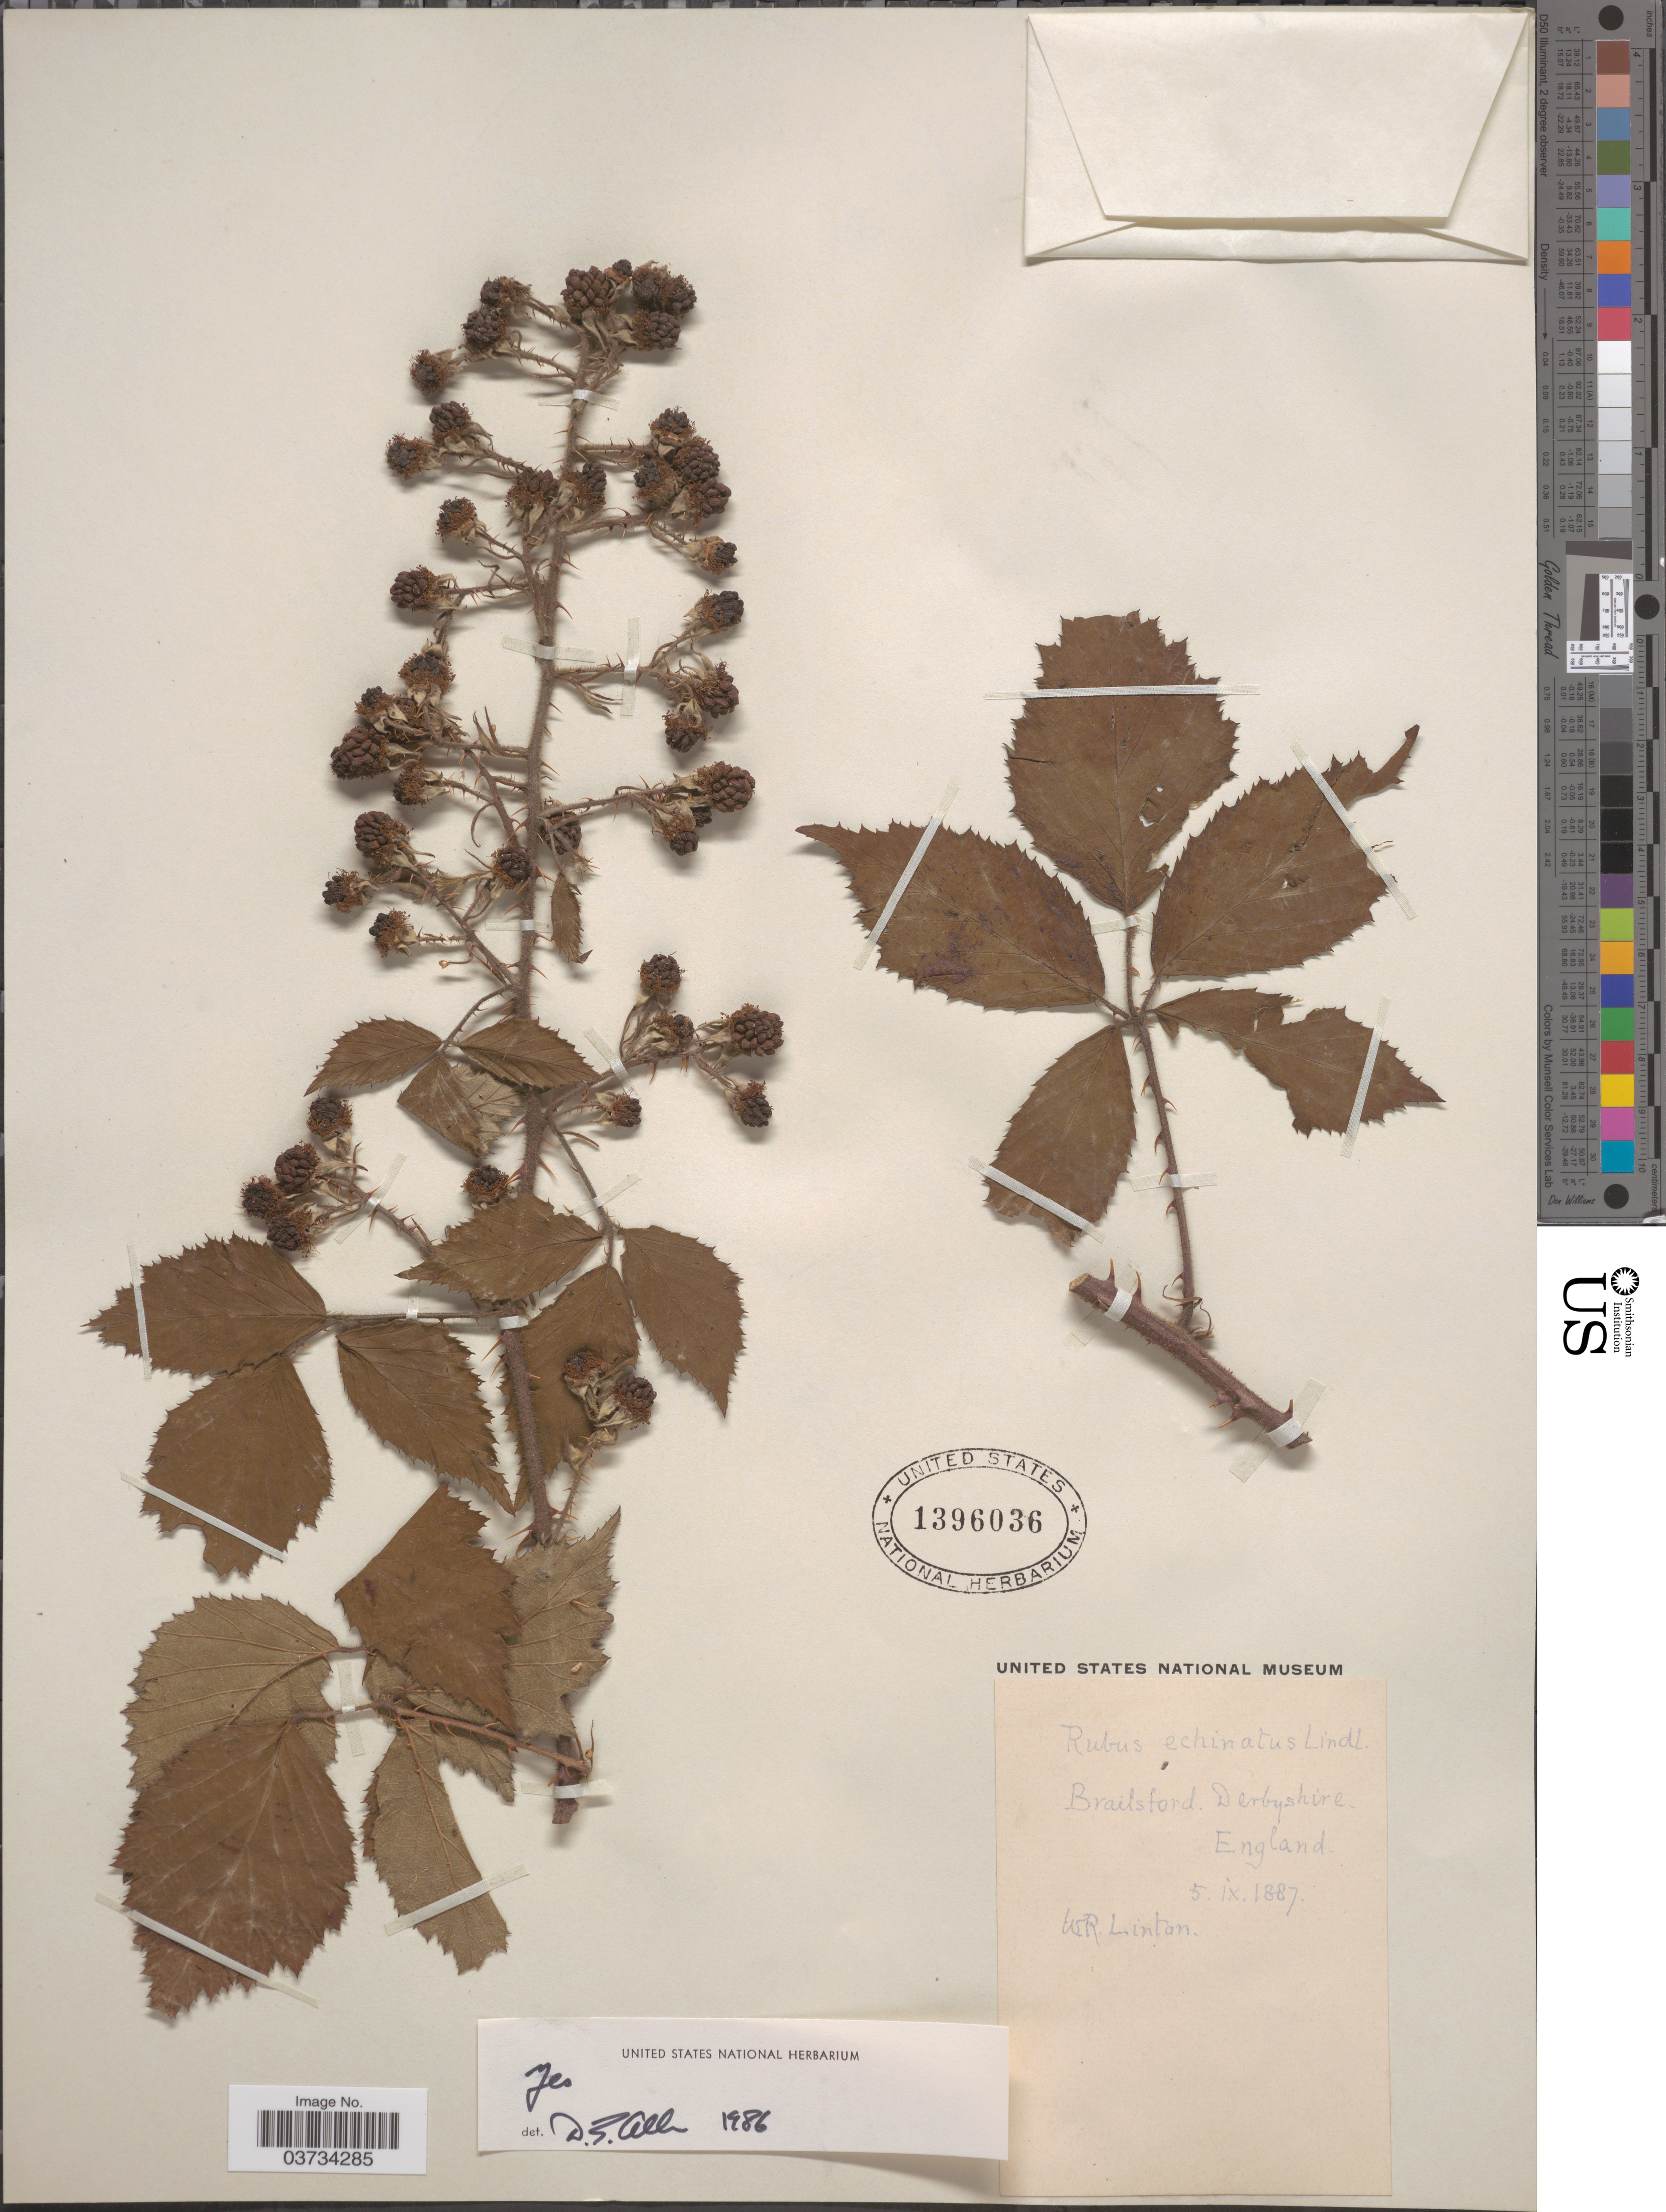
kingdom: Plantae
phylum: Tracheophyta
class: Magnoliopsida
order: Rosales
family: Rosaceae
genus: Rubus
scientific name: Rubus echinatus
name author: Lindl.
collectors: W. Linton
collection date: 1887-09-05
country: United Kingdom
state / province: England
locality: Brailsford. Derbyshire.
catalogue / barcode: US 1396036